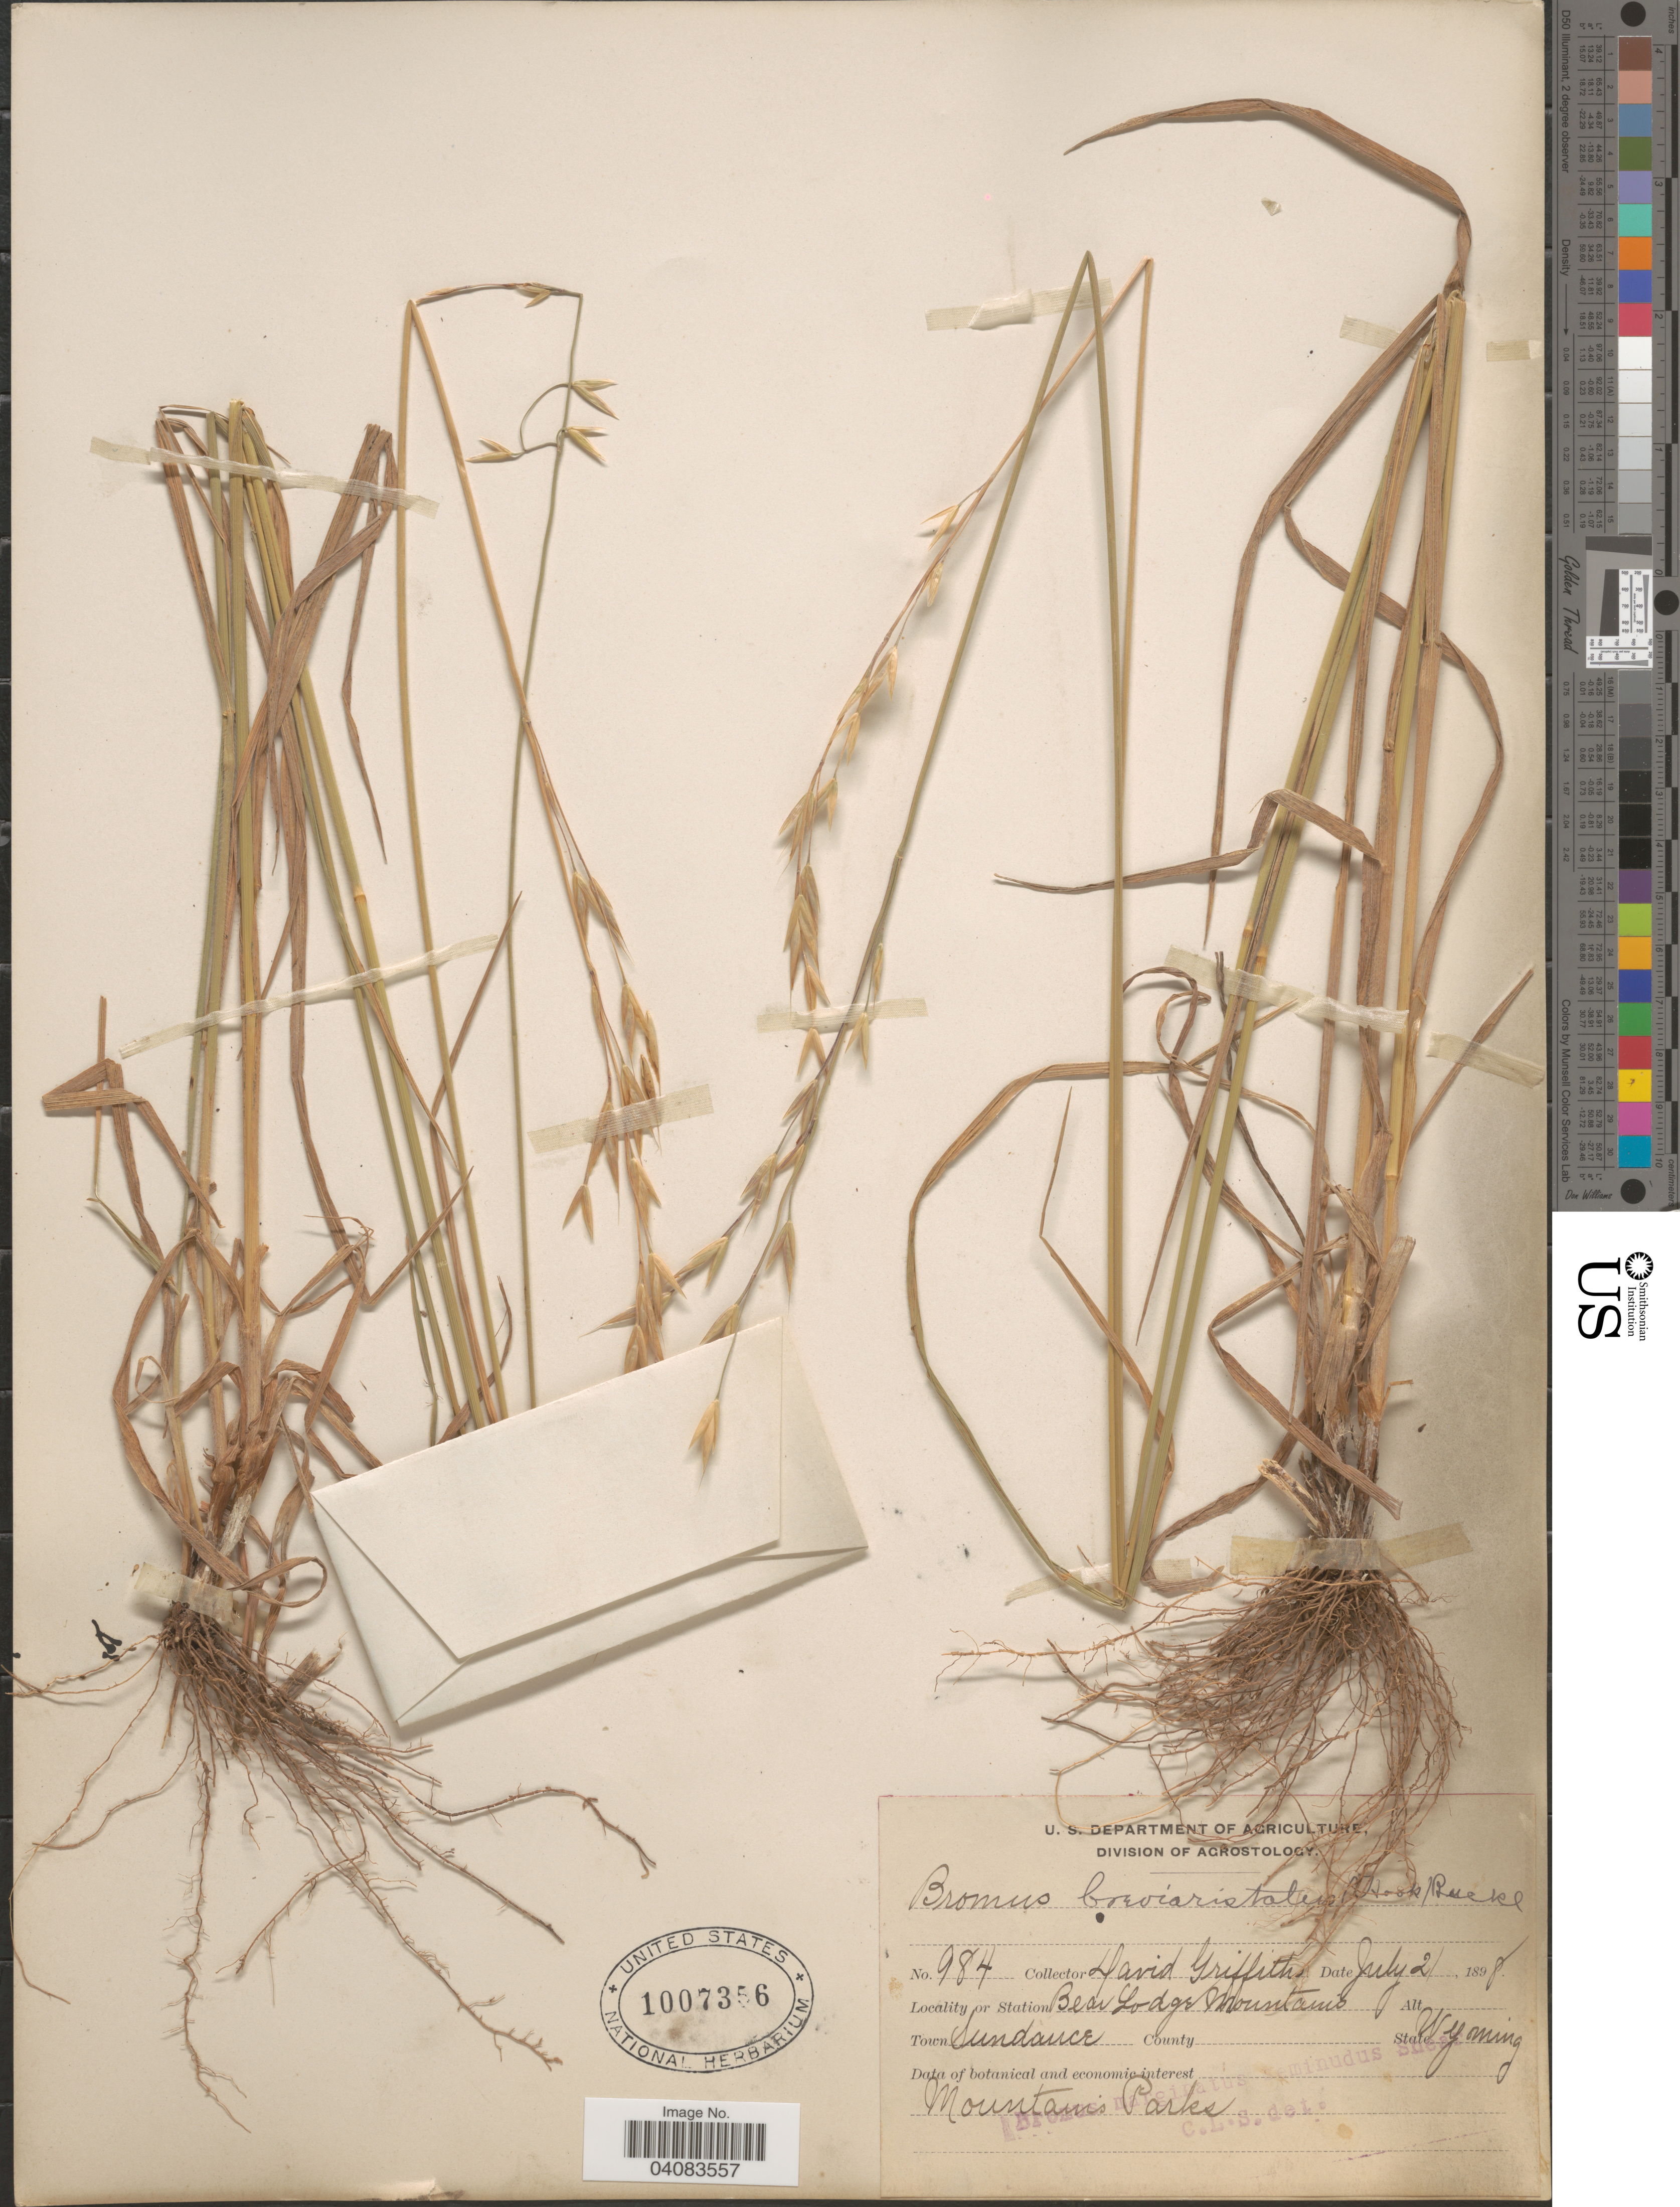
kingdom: Plantae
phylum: Tracheophyta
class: Liliopsida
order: Poales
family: Poaceae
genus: Bromus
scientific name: Bromus marginatus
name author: Nees ex Steud.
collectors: D. Griffiths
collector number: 984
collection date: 1898-07-21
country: United States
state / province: Wyoming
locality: Bear Lodge Mountains. Town Sundance. Mountains Parks.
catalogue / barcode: US 1007356